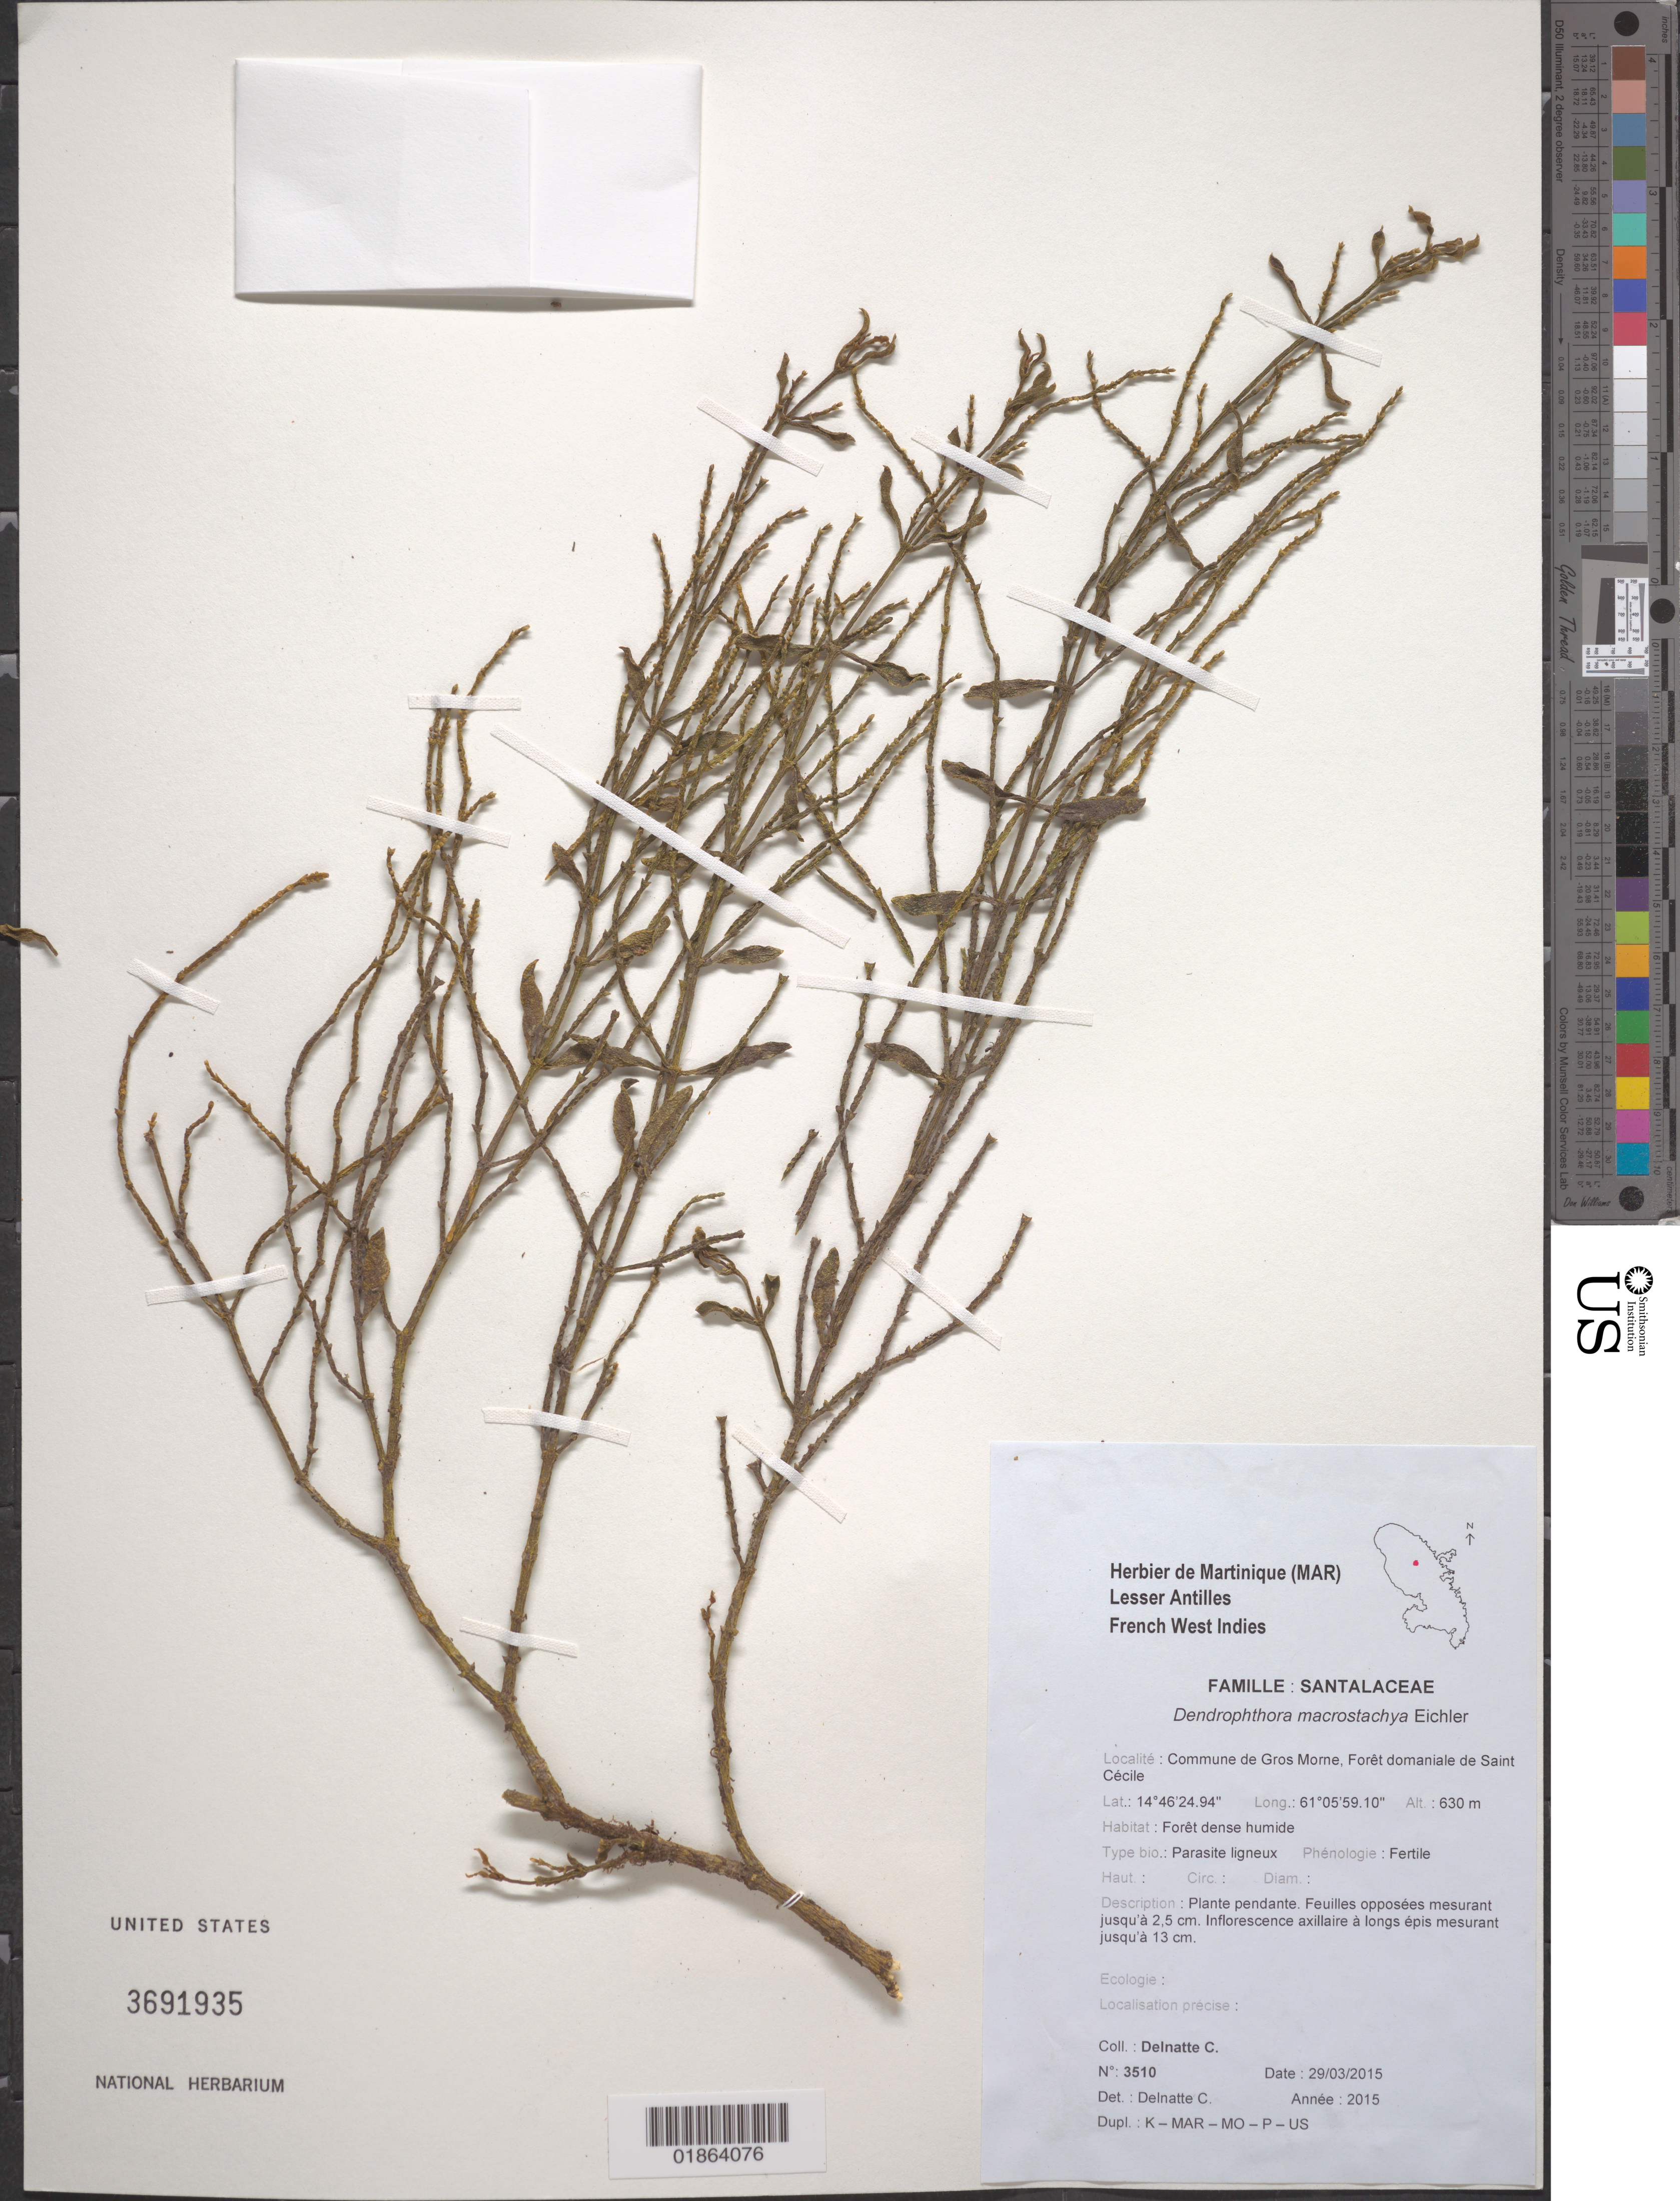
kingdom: Plantae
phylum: Tracheophyta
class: Magnoliopsida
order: Santalales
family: Viscaceae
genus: Dendrophthora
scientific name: Dendrophthora macrostachya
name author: (Jacq.) Eichler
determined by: Delnatte, C.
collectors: C. Delnatte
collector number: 3510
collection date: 2015-03-29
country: Martinique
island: Martinique I.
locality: Commune de Gros Morne. Forêt domaniale de Saint Cécile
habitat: Forêt dense humide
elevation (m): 630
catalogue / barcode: US 3691935